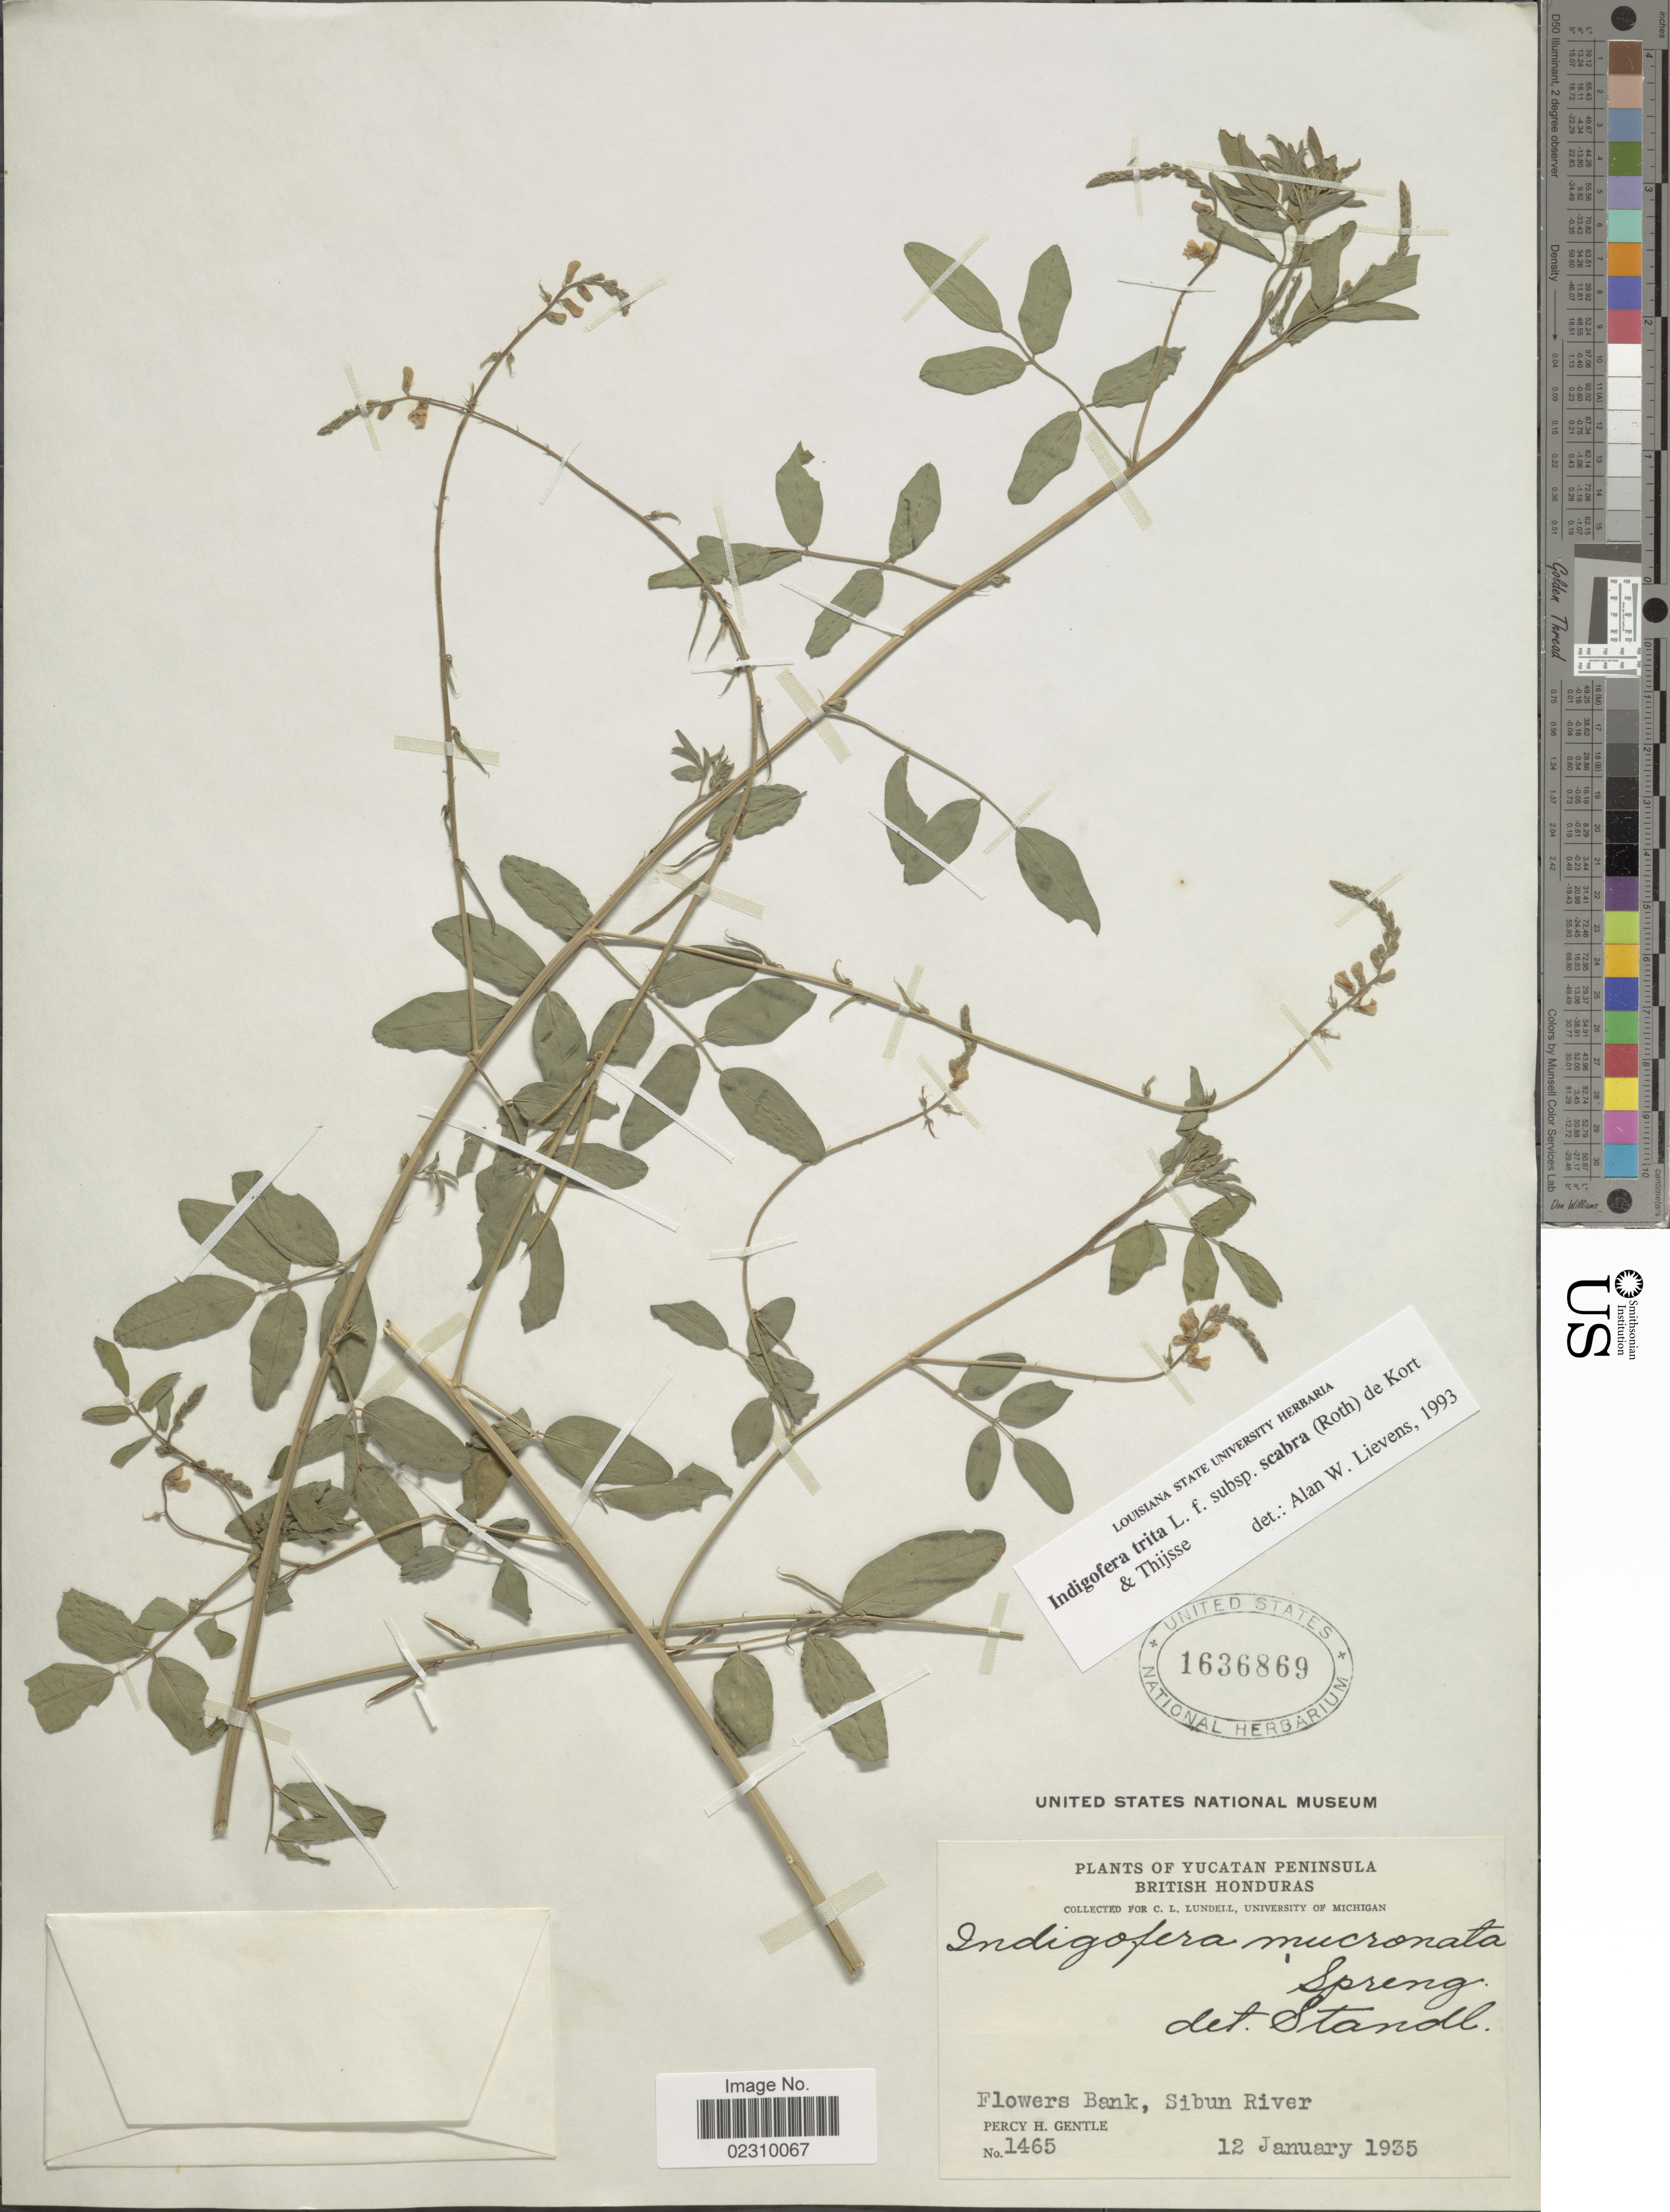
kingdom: Plantae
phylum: Tracheophyta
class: Magnoliopsida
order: Fabales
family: Fabaceae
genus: Indigofera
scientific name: Indigofera trita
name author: L. f.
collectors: P. H. Gentle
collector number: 1465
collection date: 1935-01-12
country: Belize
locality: British Honduras, Sibun River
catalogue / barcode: US 1636869